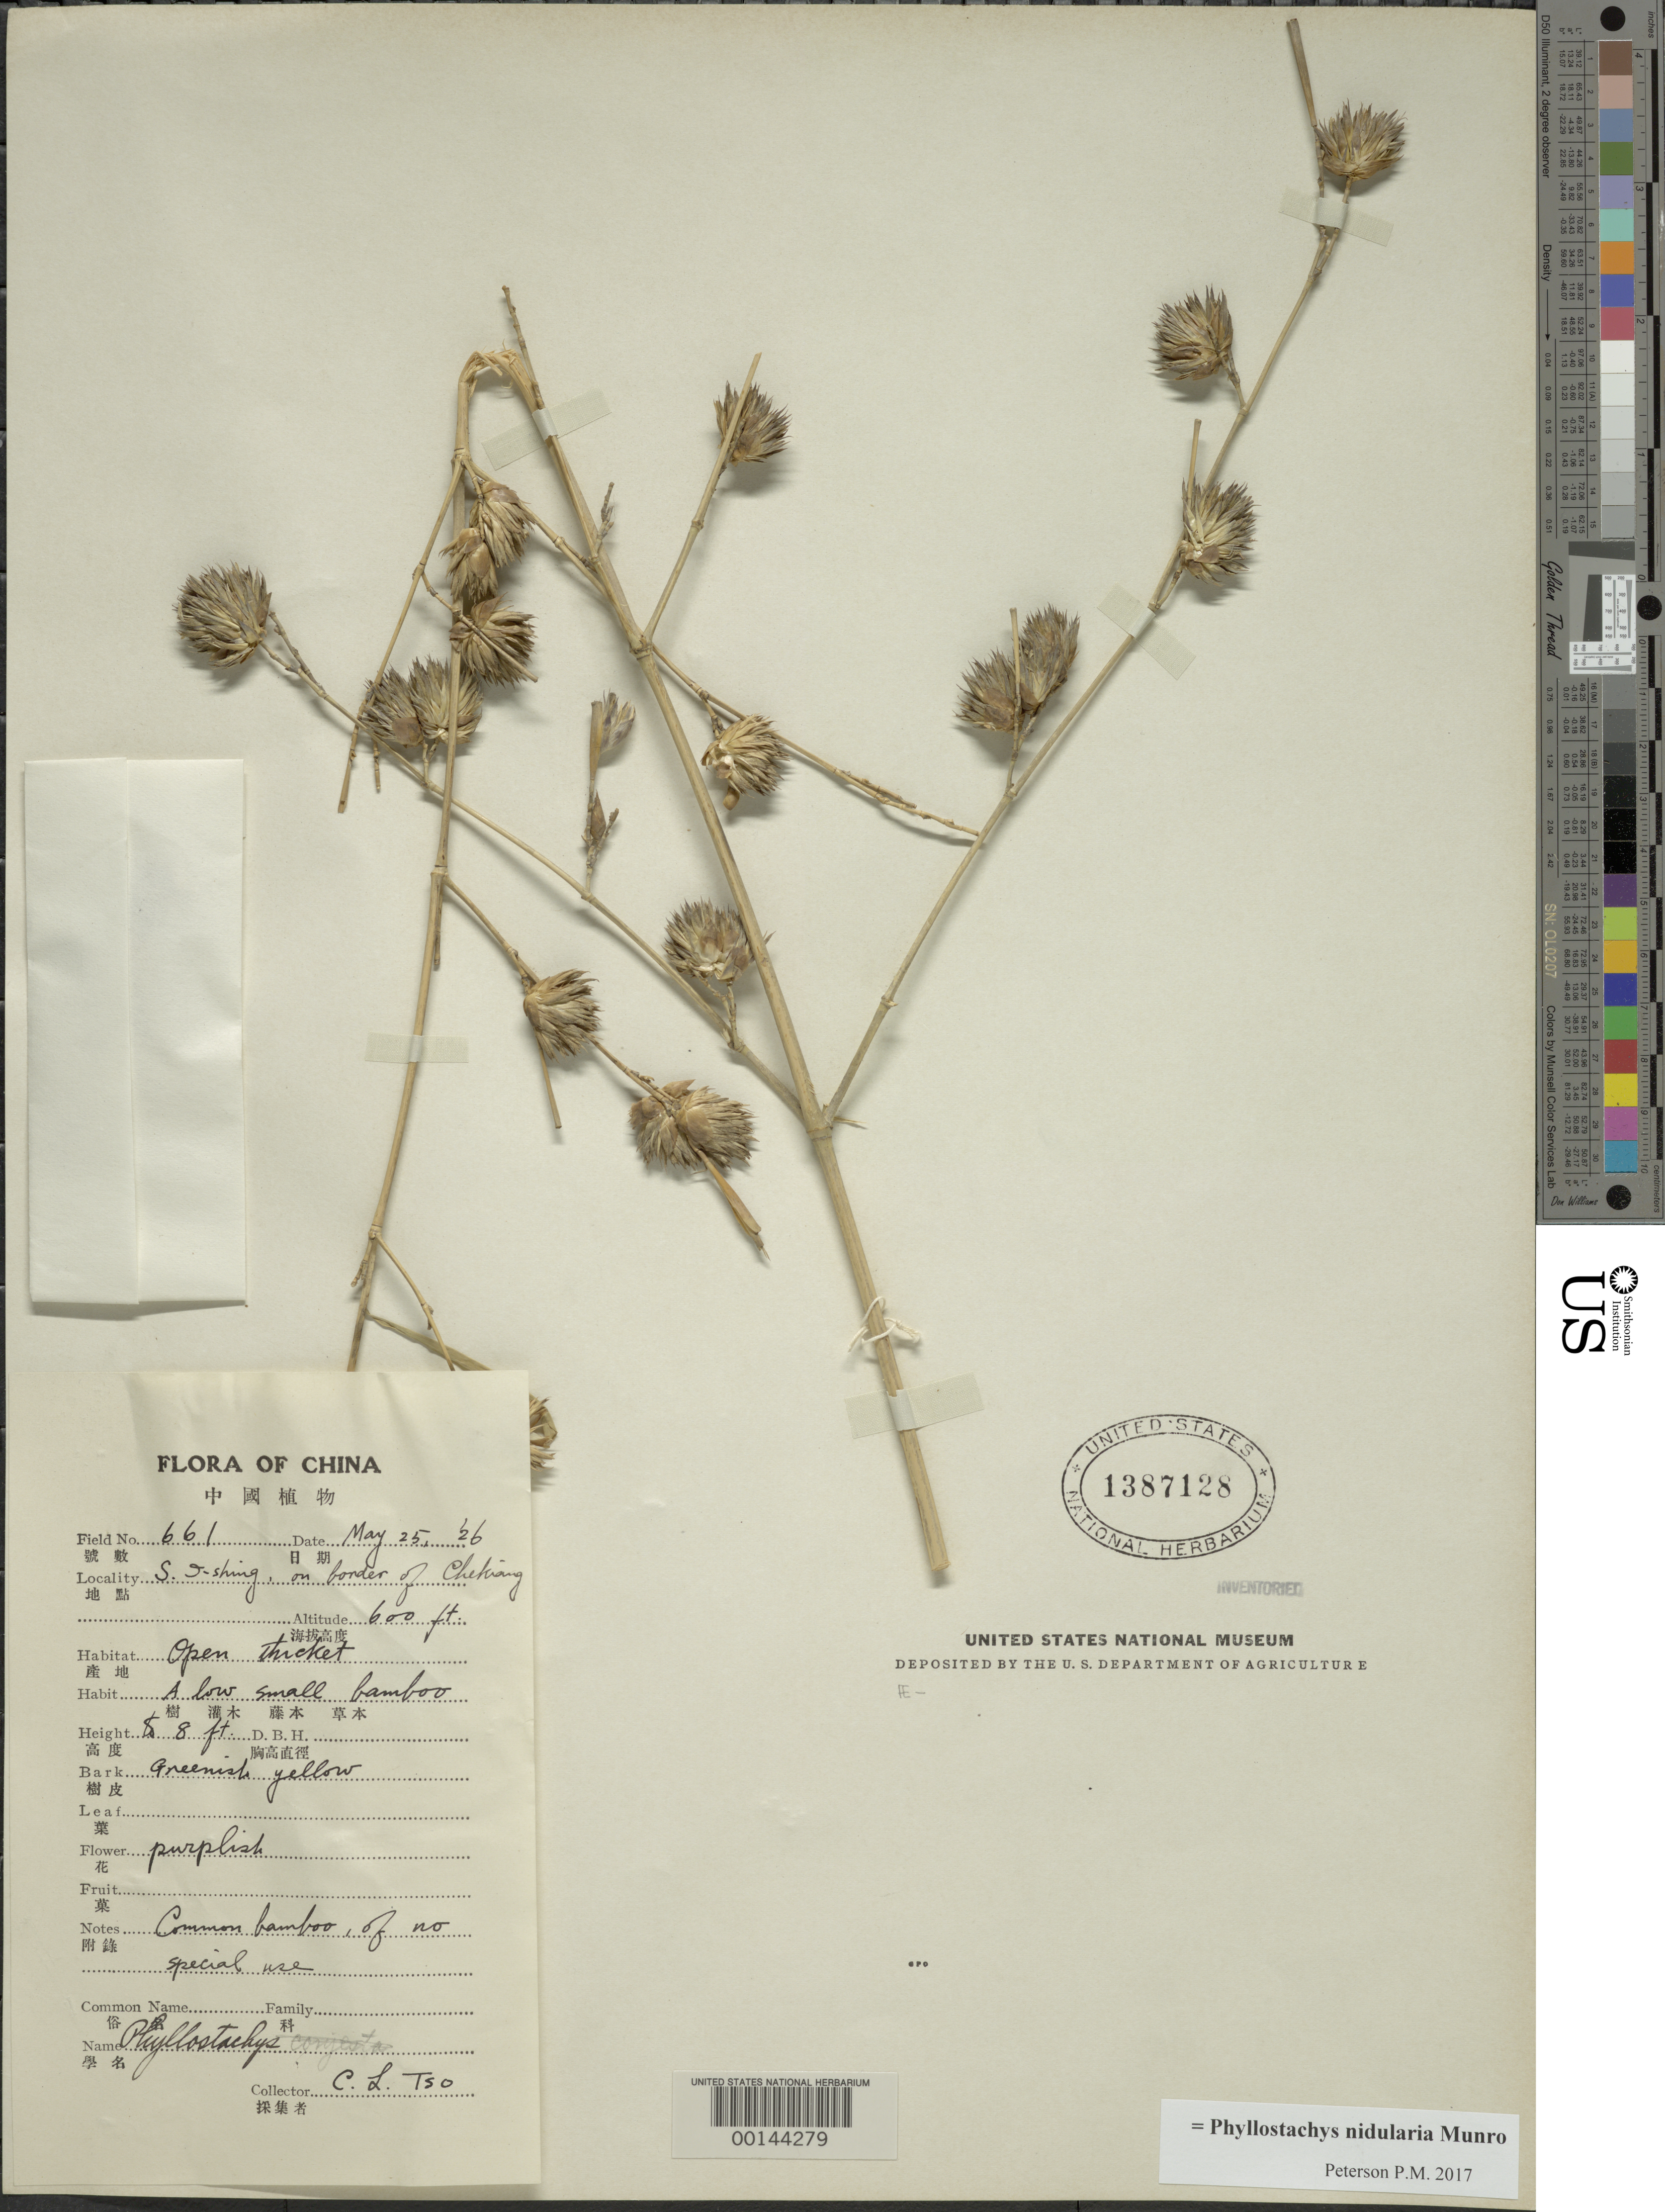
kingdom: Plantae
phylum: Tracheophyta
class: Liliopsida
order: Poales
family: Poaceae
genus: Phyllostachys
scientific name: Phyllostachys nidularia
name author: Munro ex Fenzi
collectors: W. T. Tsang & K. C. Wong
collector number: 661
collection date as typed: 25 May 1926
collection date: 1926-05-25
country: China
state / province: Zhejiang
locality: S. i-shing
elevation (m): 183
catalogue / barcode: US 1387128